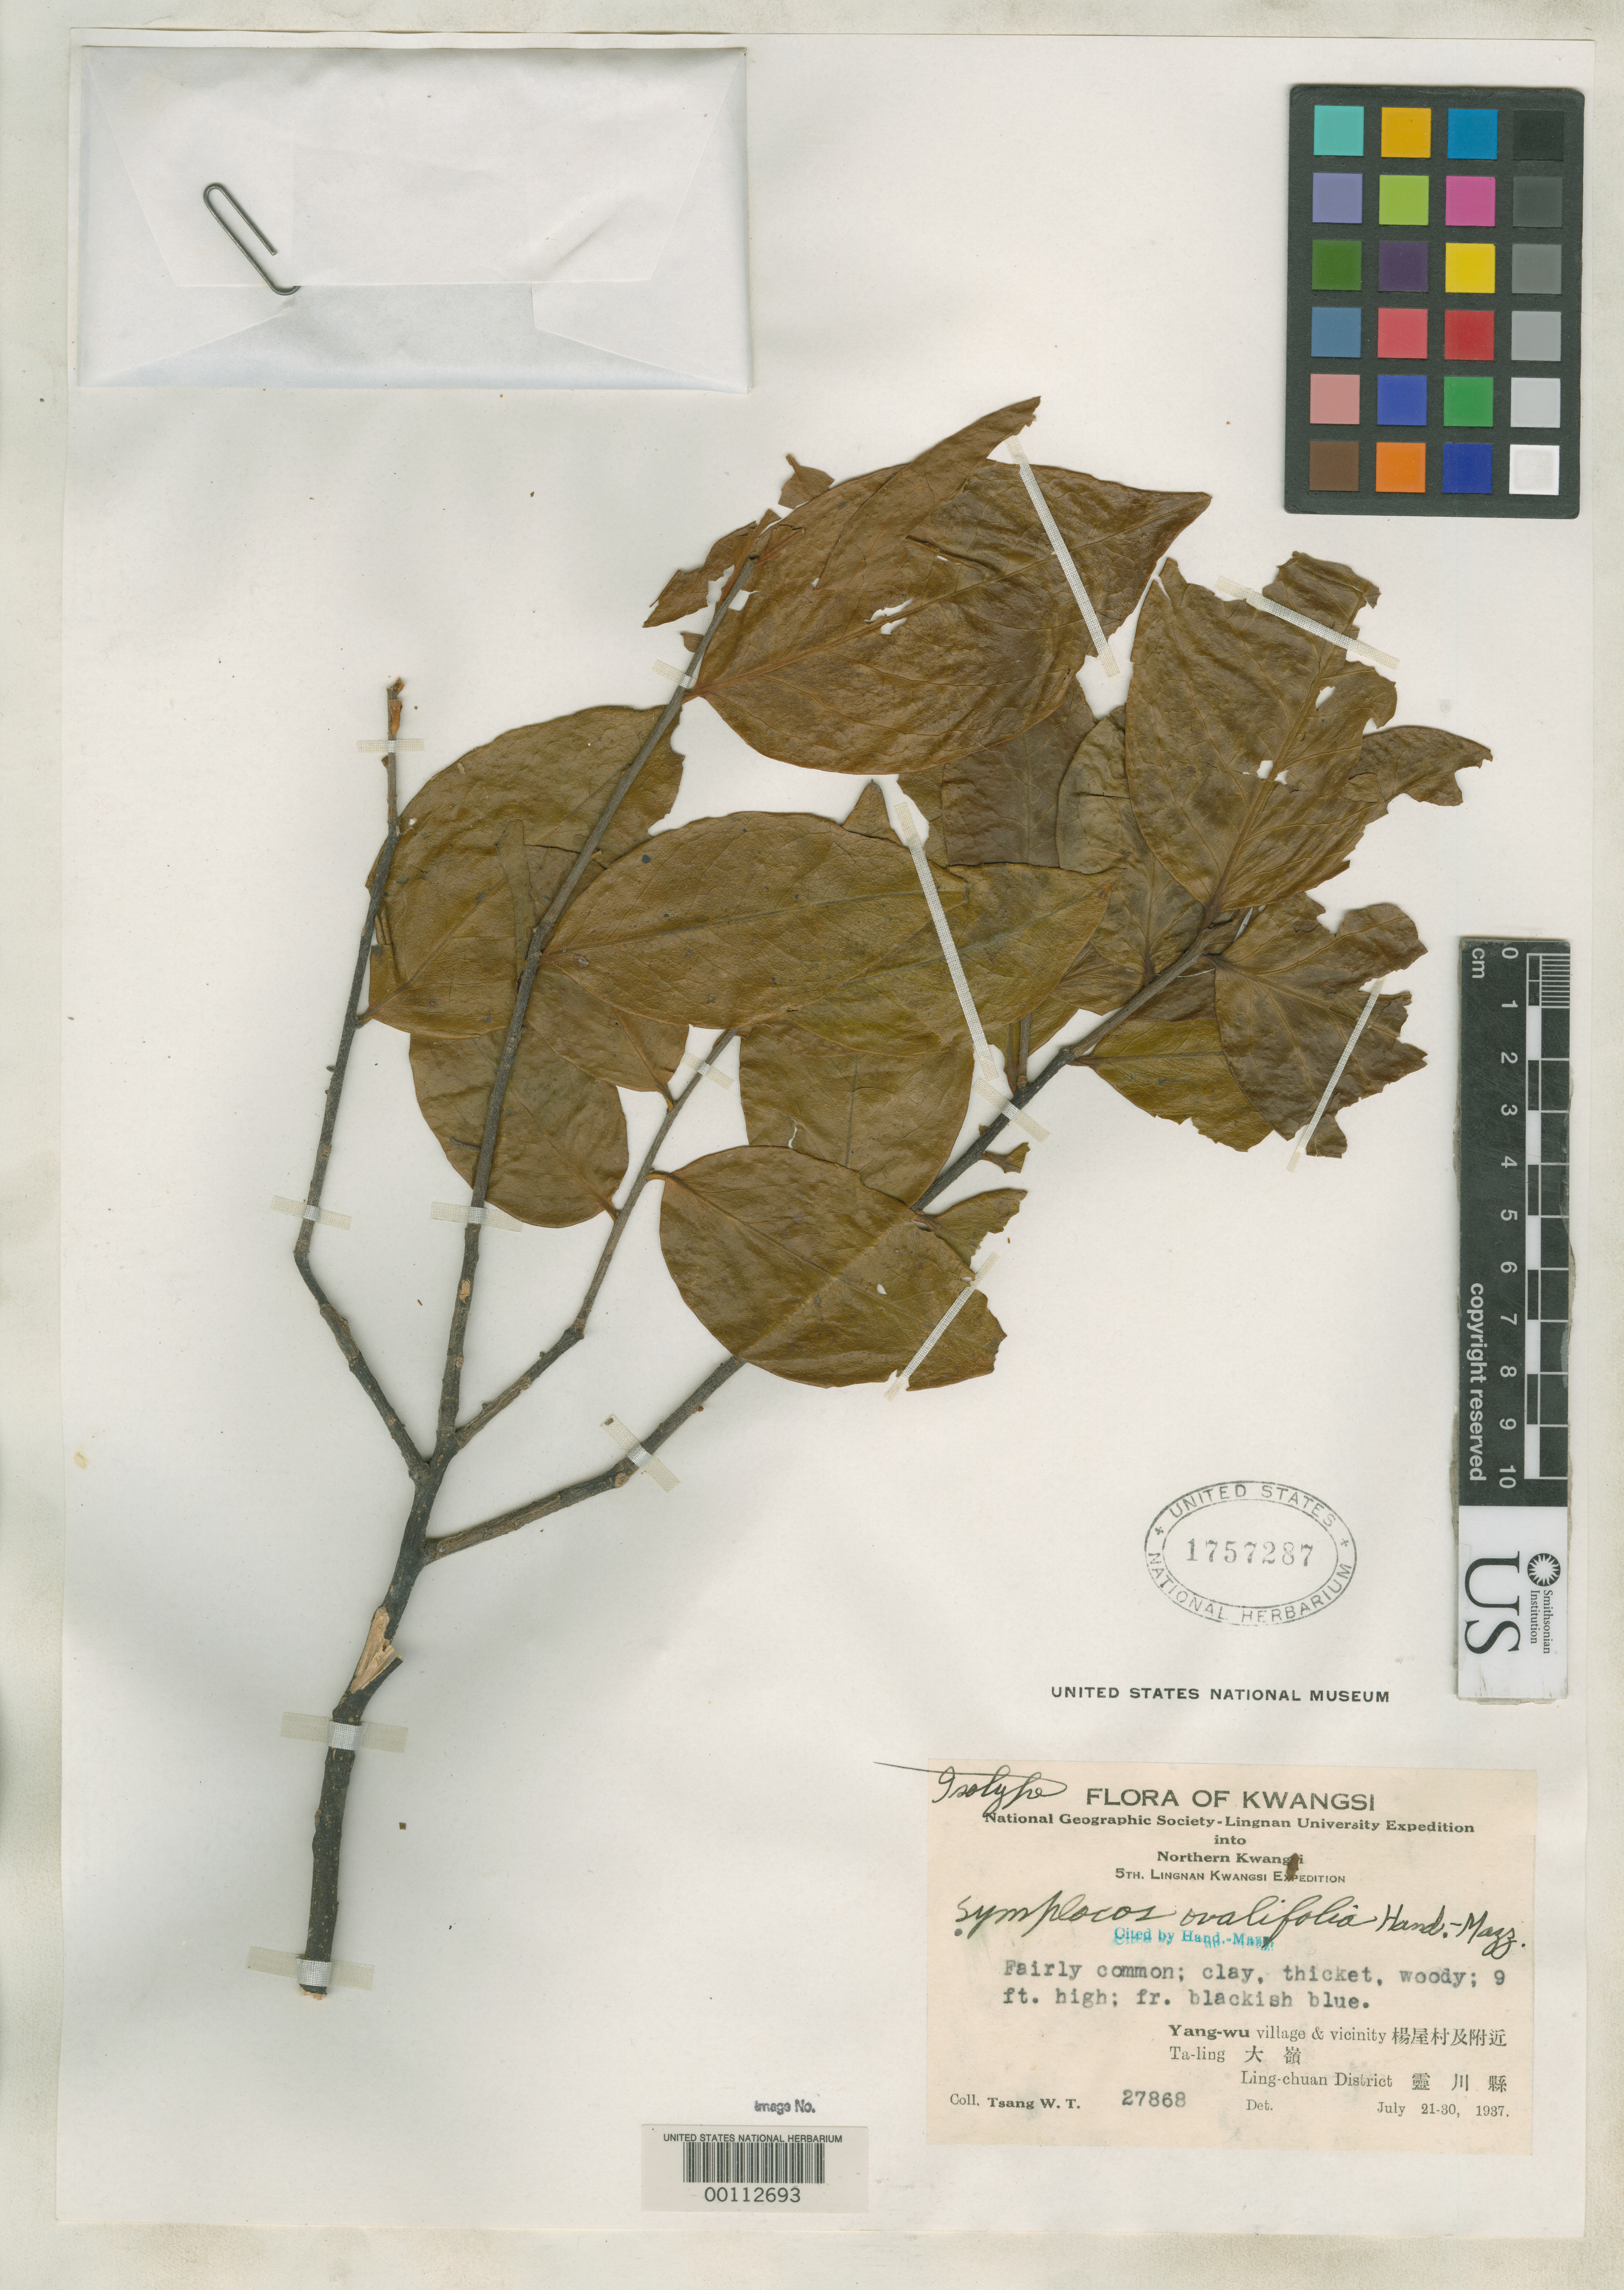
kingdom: Plantae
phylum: Tracheophyta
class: Magnoliopsida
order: Ericales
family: Symplocaceae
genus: Symplocos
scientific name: Symplocos ovalifolia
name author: Hand.-Mazz.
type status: Isotype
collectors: W. T. Tsang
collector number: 27868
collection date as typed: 21 Jul 1937 to 30 Jul 1937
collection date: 1937-07-21/1937-07-30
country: China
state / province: Guangxi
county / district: Ling-chuan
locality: Yang-wu.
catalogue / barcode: US 1757287